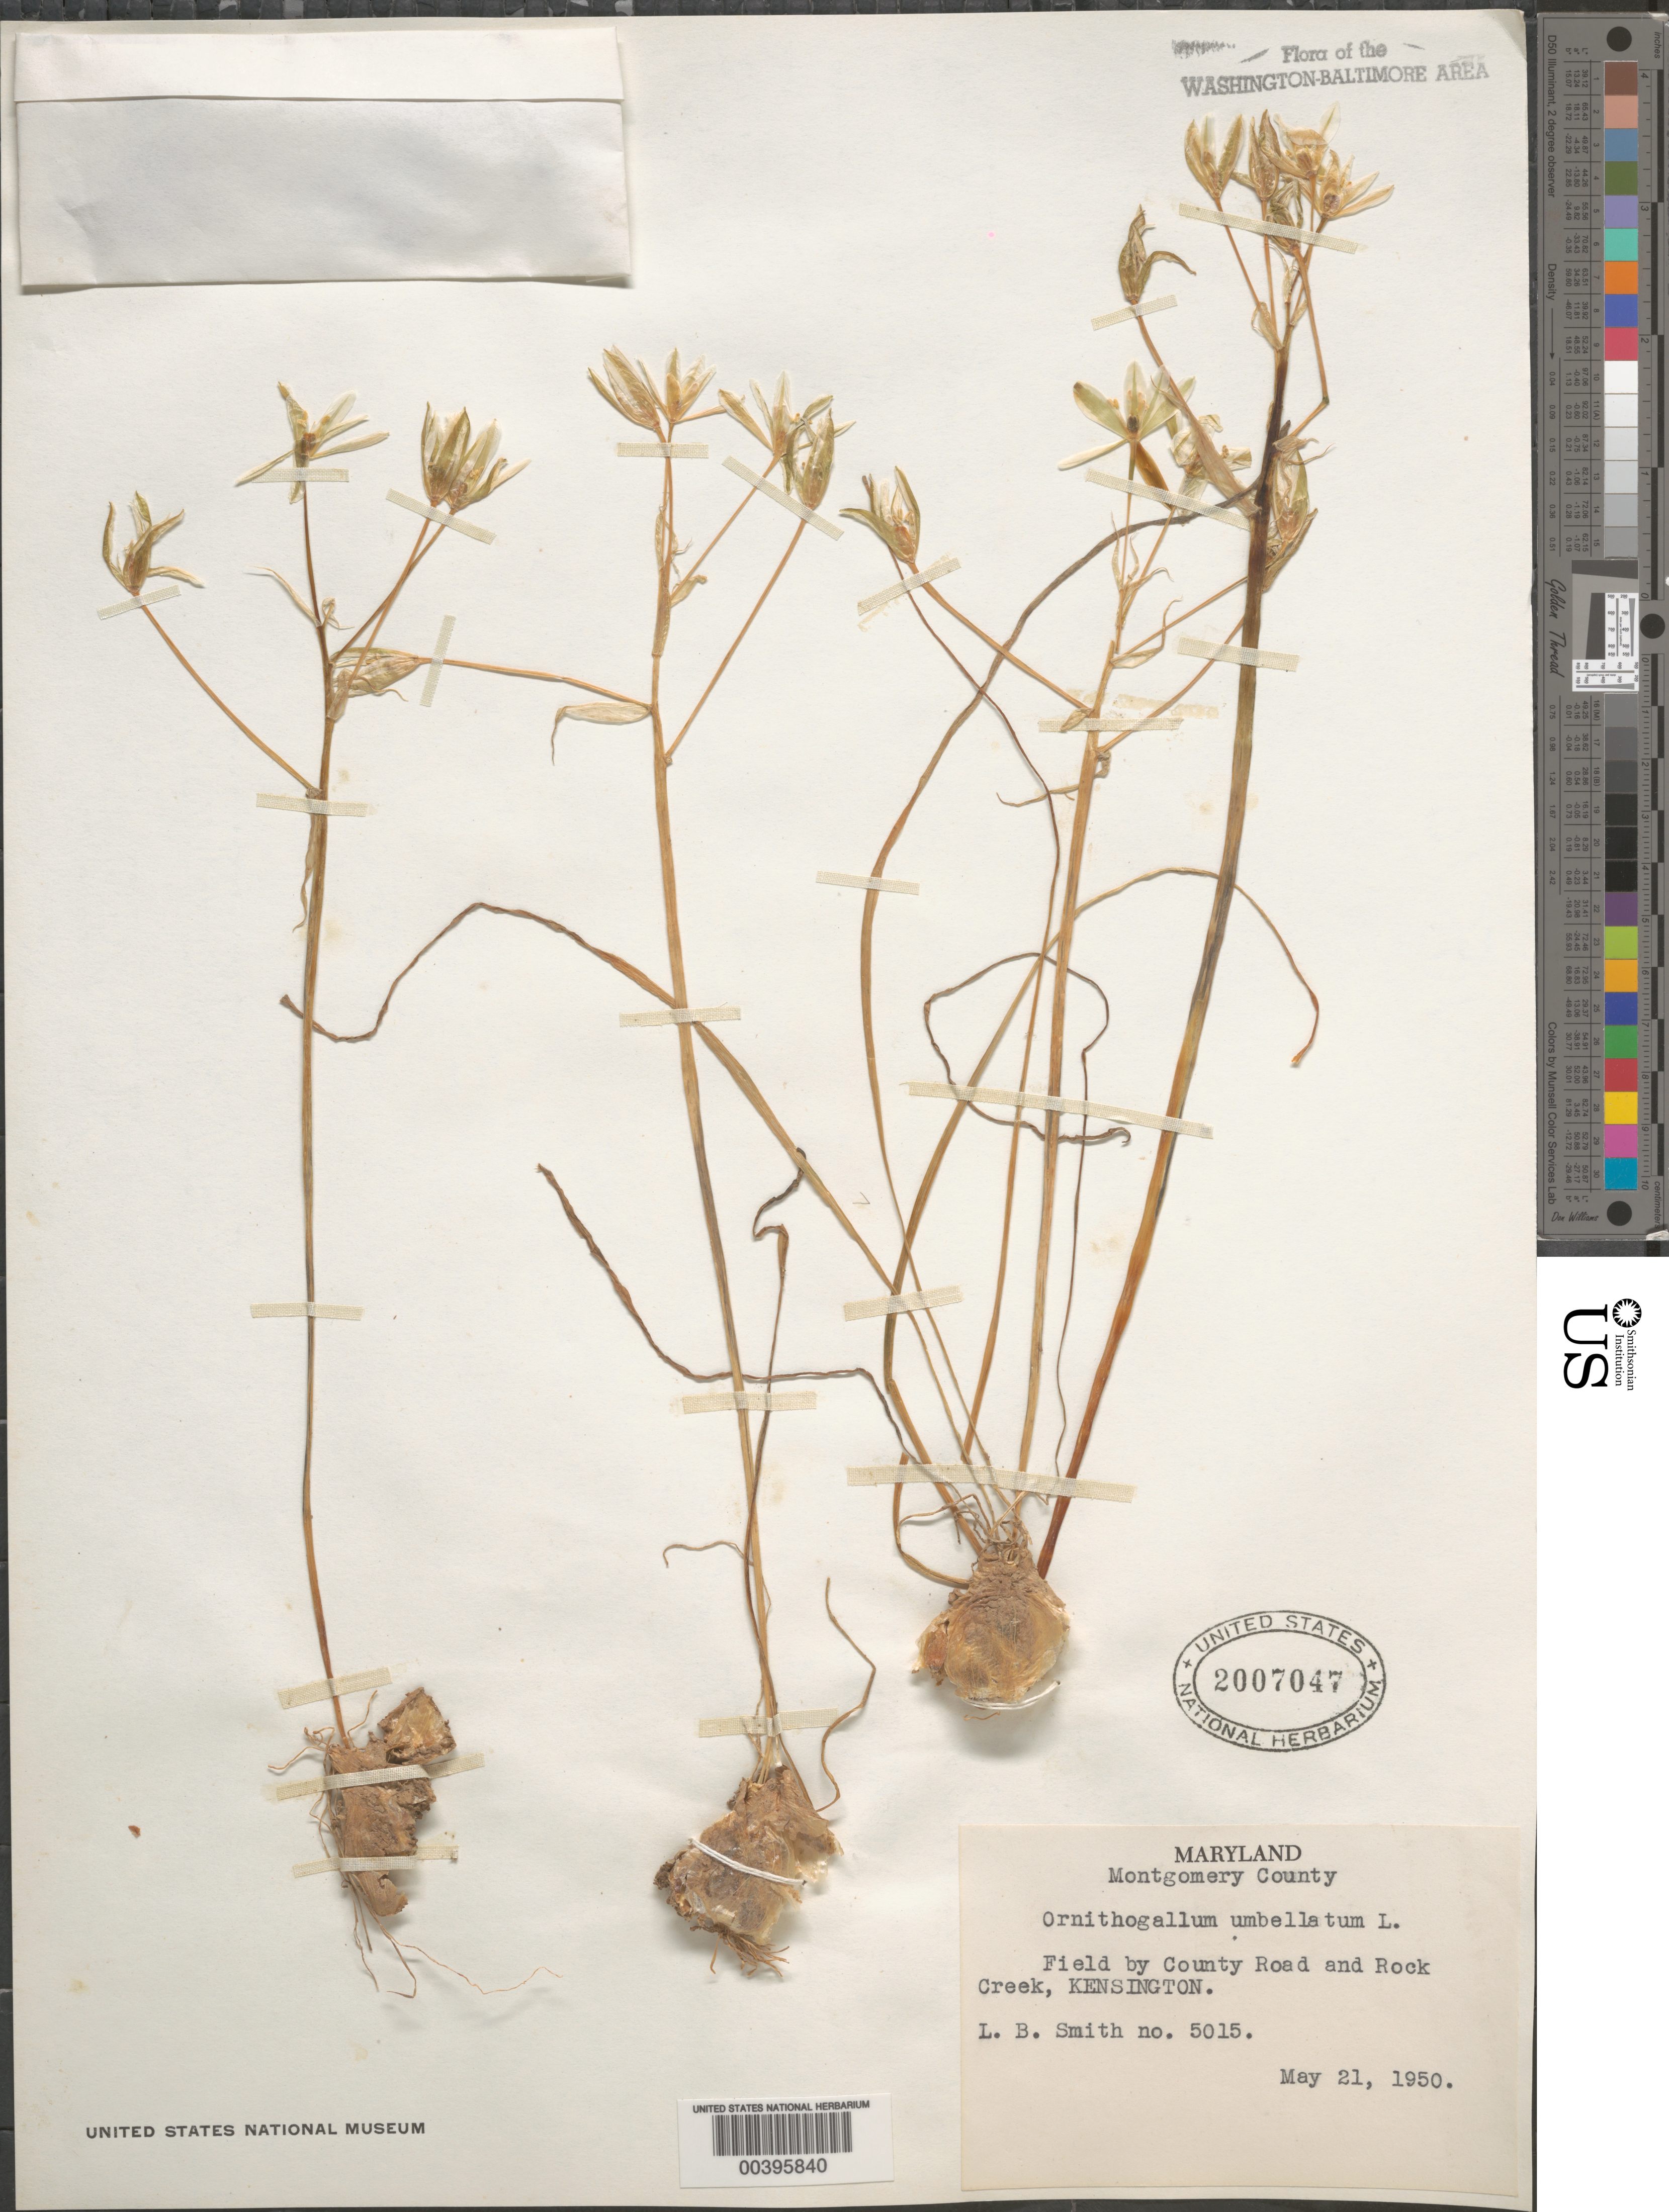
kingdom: Plantae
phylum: Tracheophyta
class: Liliopsida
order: Asparagales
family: Asparagaceae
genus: Ornithogalum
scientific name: Ornithogalum umbellatum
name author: L.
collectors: E. Steele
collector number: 5015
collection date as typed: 21 May 1950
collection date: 1950-05-21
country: United States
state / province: Maryland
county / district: Montgomery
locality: Country Rd. and Rock Creek, Kensington Rock Creek Park and vicinity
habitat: Field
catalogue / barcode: US 2007047